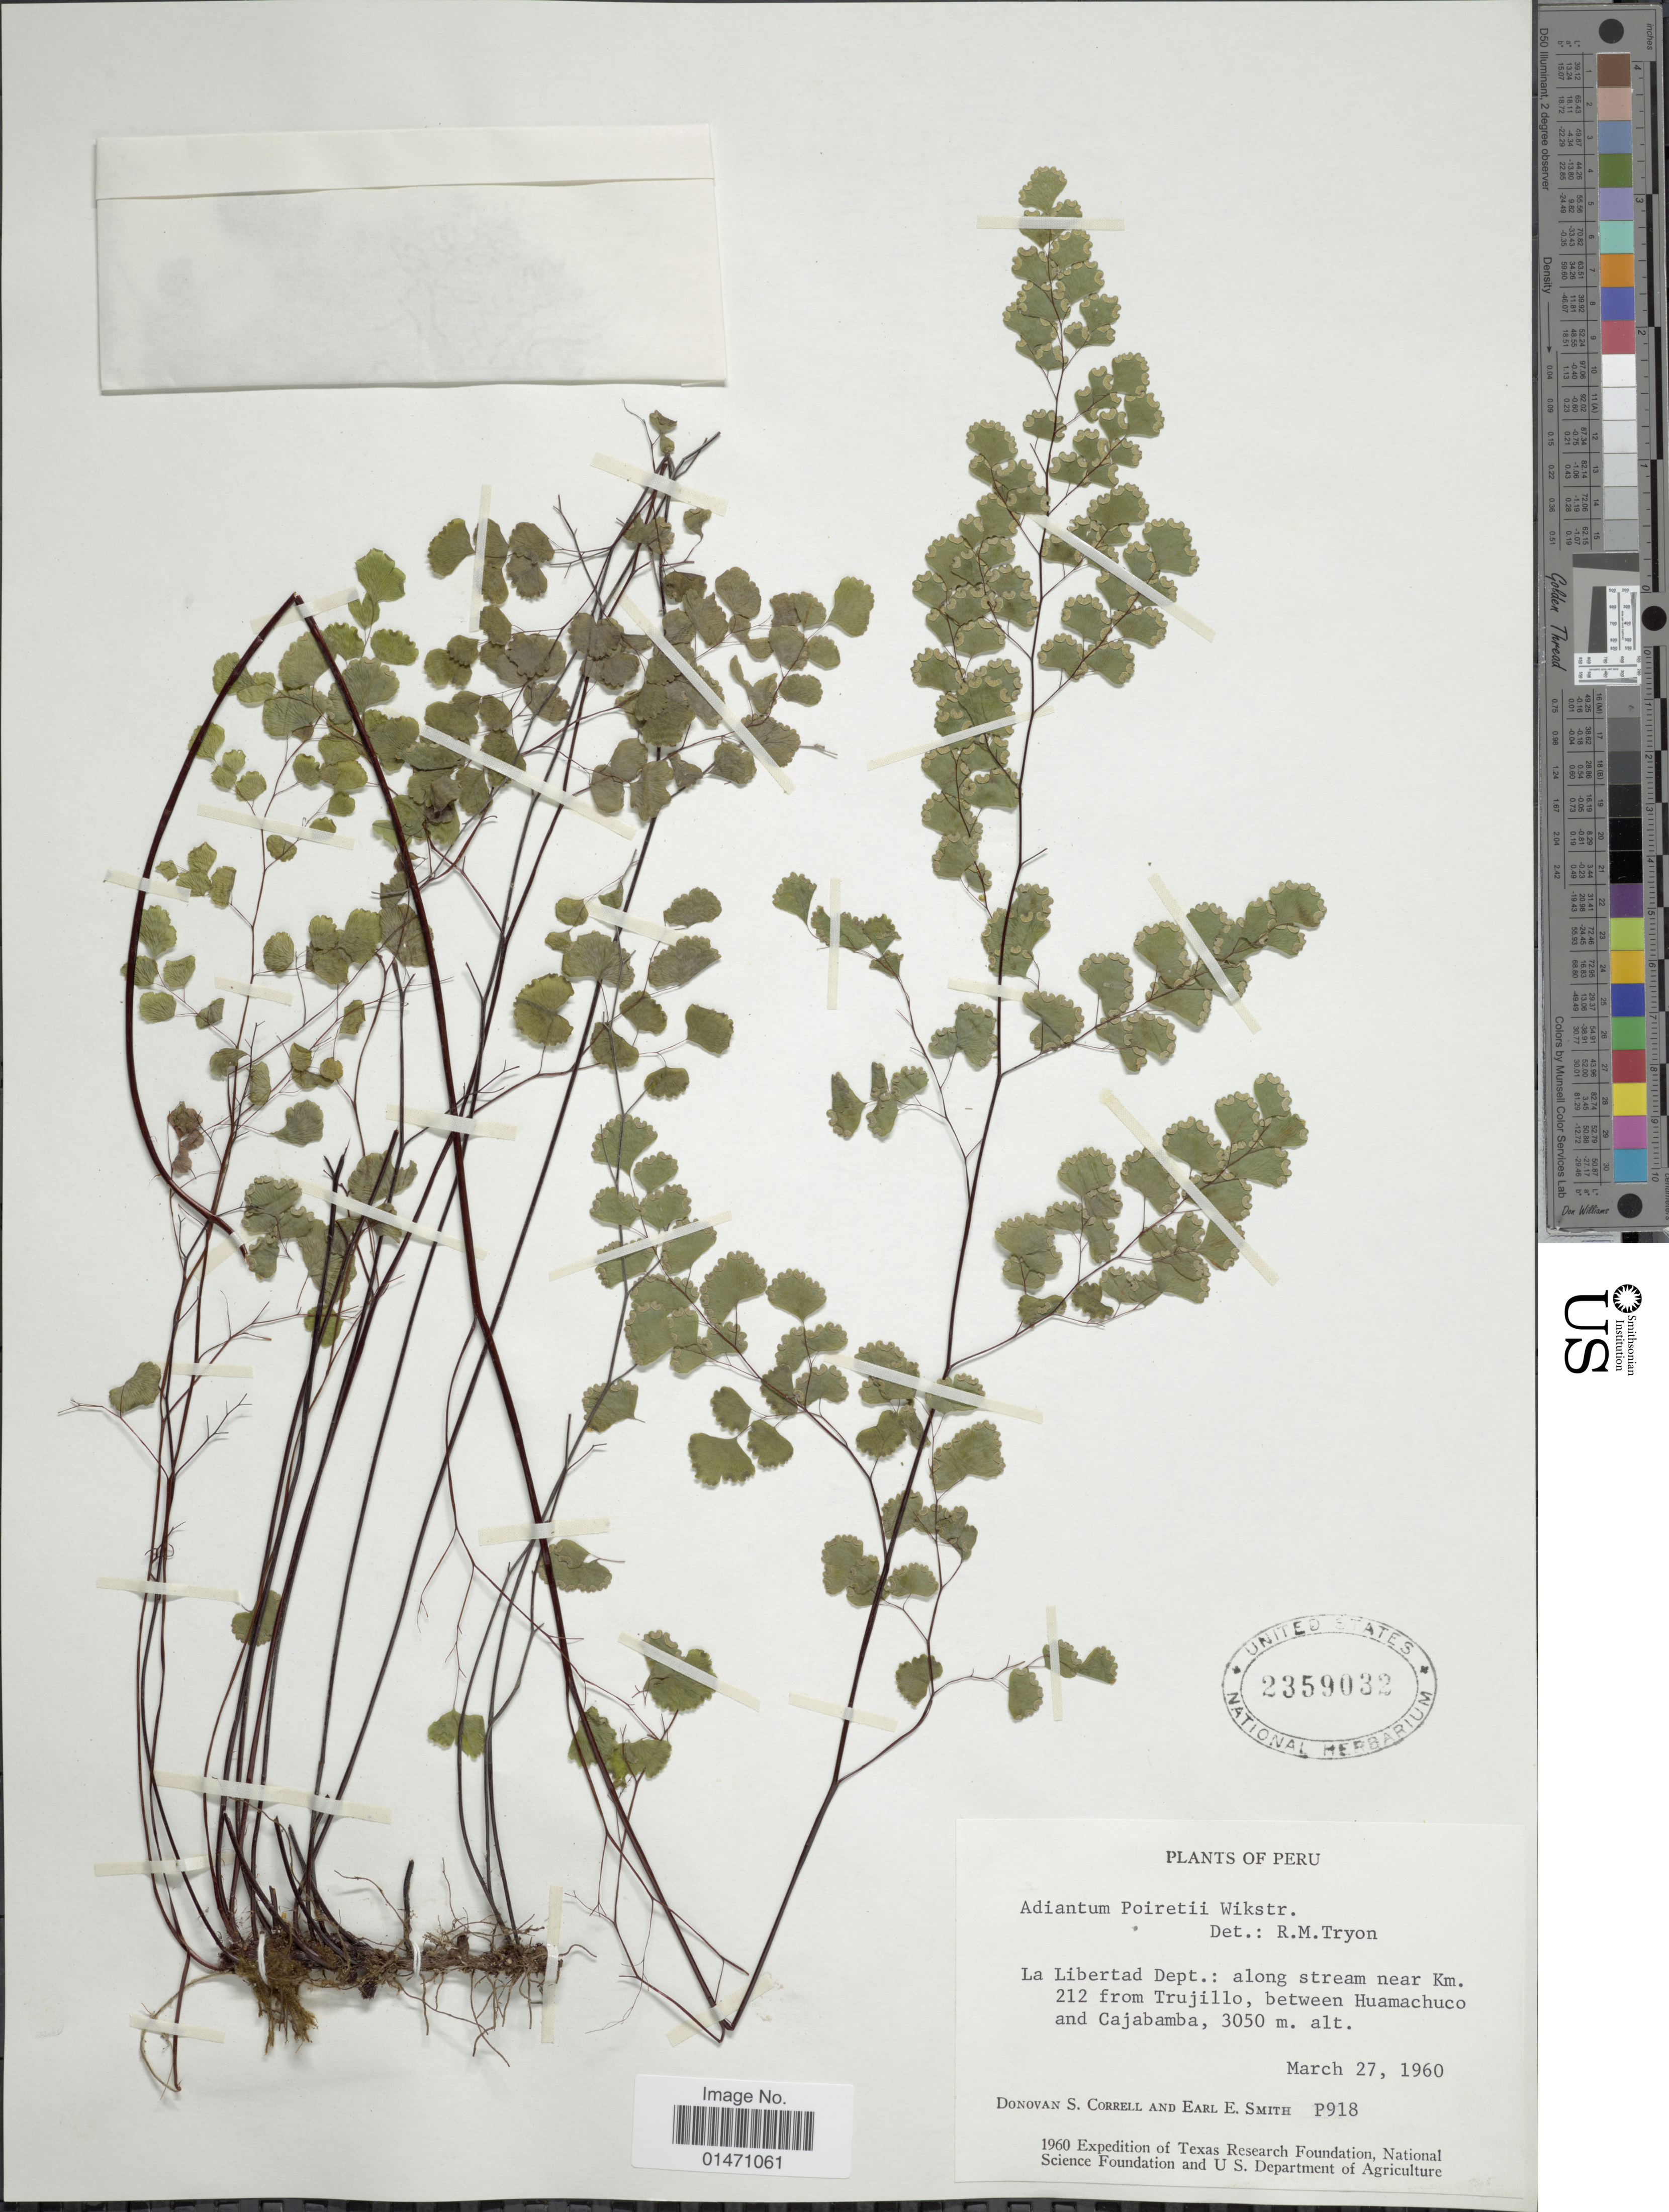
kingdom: Plantae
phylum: Tracheophyta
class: Polypodiopsida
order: Polypodiales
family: Pteridaceae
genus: Adiantum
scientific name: Adiantum poiretii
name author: Wikstr.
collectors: D. S. Correll & E. E. Smith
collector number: P918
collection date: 1960-03-27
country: Peru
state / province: La Libertad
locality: Plants of Peru, La Libertad Dept.: Along stream near Km. 212 from Trujillo, between Huamachuco and Cajabamba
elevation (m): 3050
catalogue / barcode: US 2359032